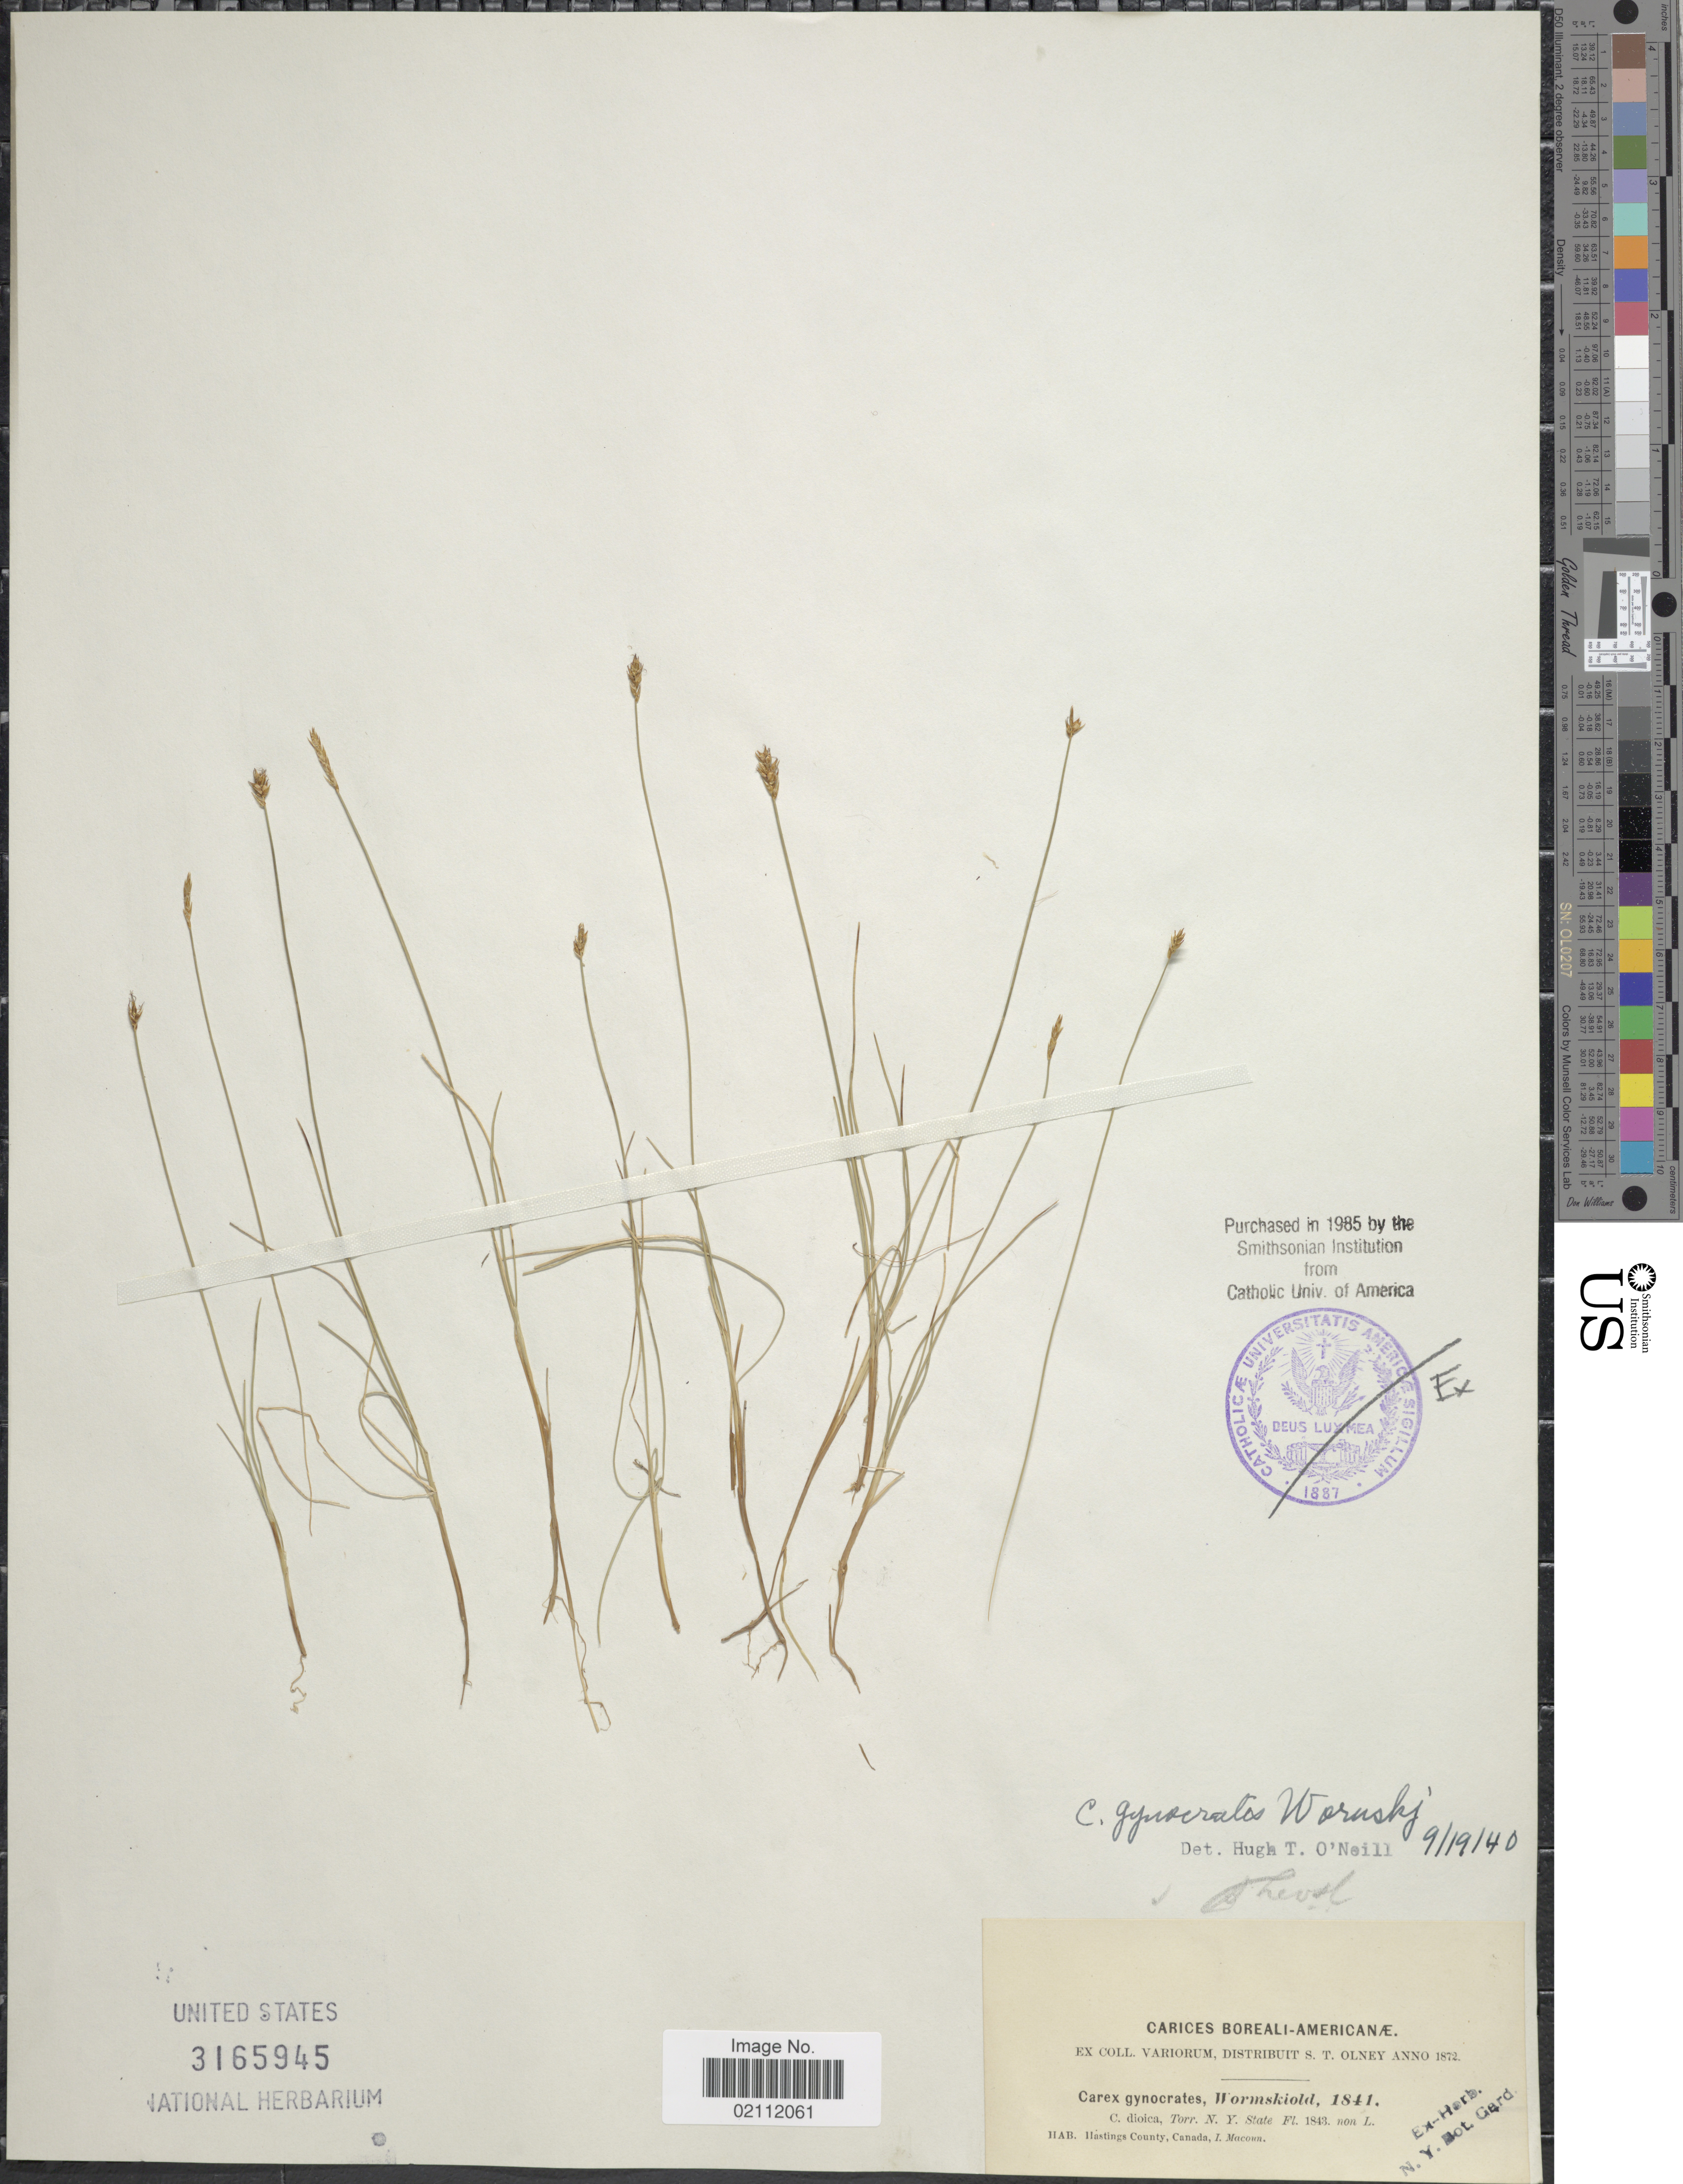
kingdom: Plantae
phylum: Tracheophyta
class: Liliopsida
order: Poales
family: Cyperaceae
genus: Carex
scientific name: Carex nardina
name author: (Hornem.) Fr.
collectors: I. Macoun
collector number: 1841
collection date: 1843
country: Canada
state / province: Ontario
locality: Hastings County. Boreali-Americanae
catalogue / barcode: US 3165945